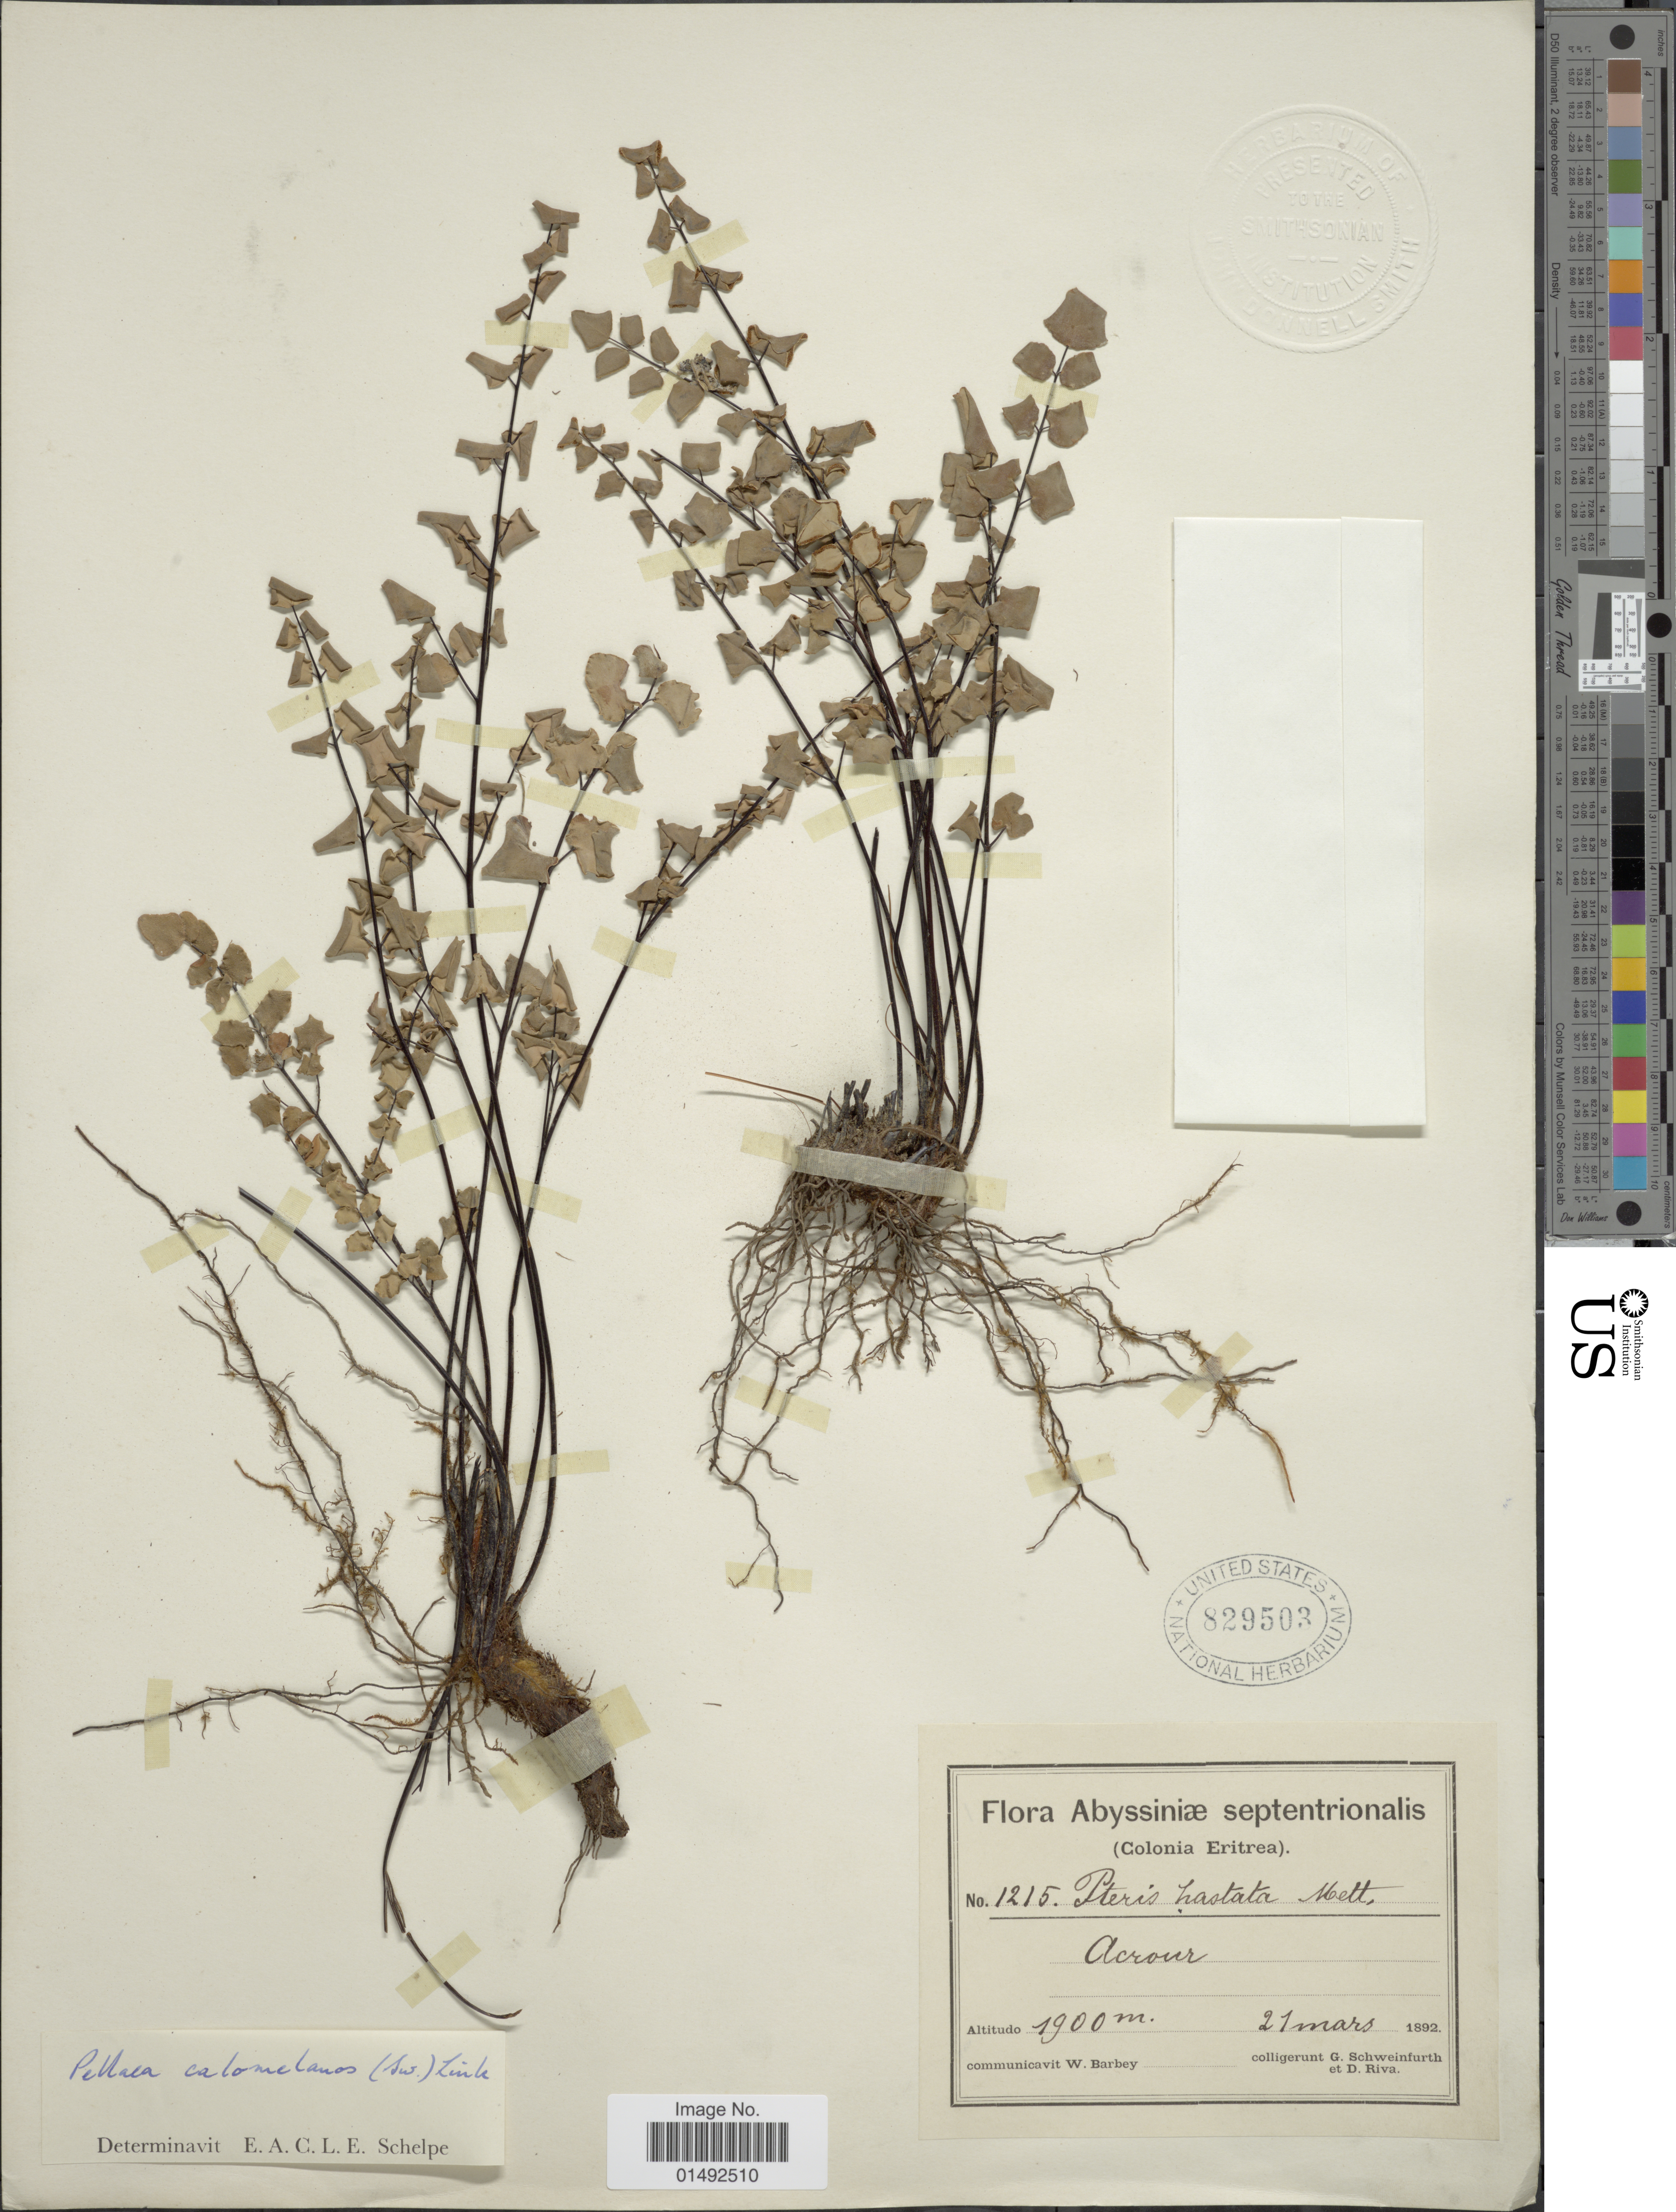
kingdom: Plantae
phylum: Tracheophyta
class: Polypodiopsida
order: Polypodiales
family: Pteridaceae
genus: Pellaea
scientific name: Pellaea calomelanos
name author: (Sw.) Link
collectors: G. A. Schweinfurth (herbarium) & D. Riva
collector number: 1215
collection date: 1892-03-21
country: Eritrea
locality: Abysiniæ septentrionalis, Acrour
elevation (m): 1900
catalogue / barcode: US 829503